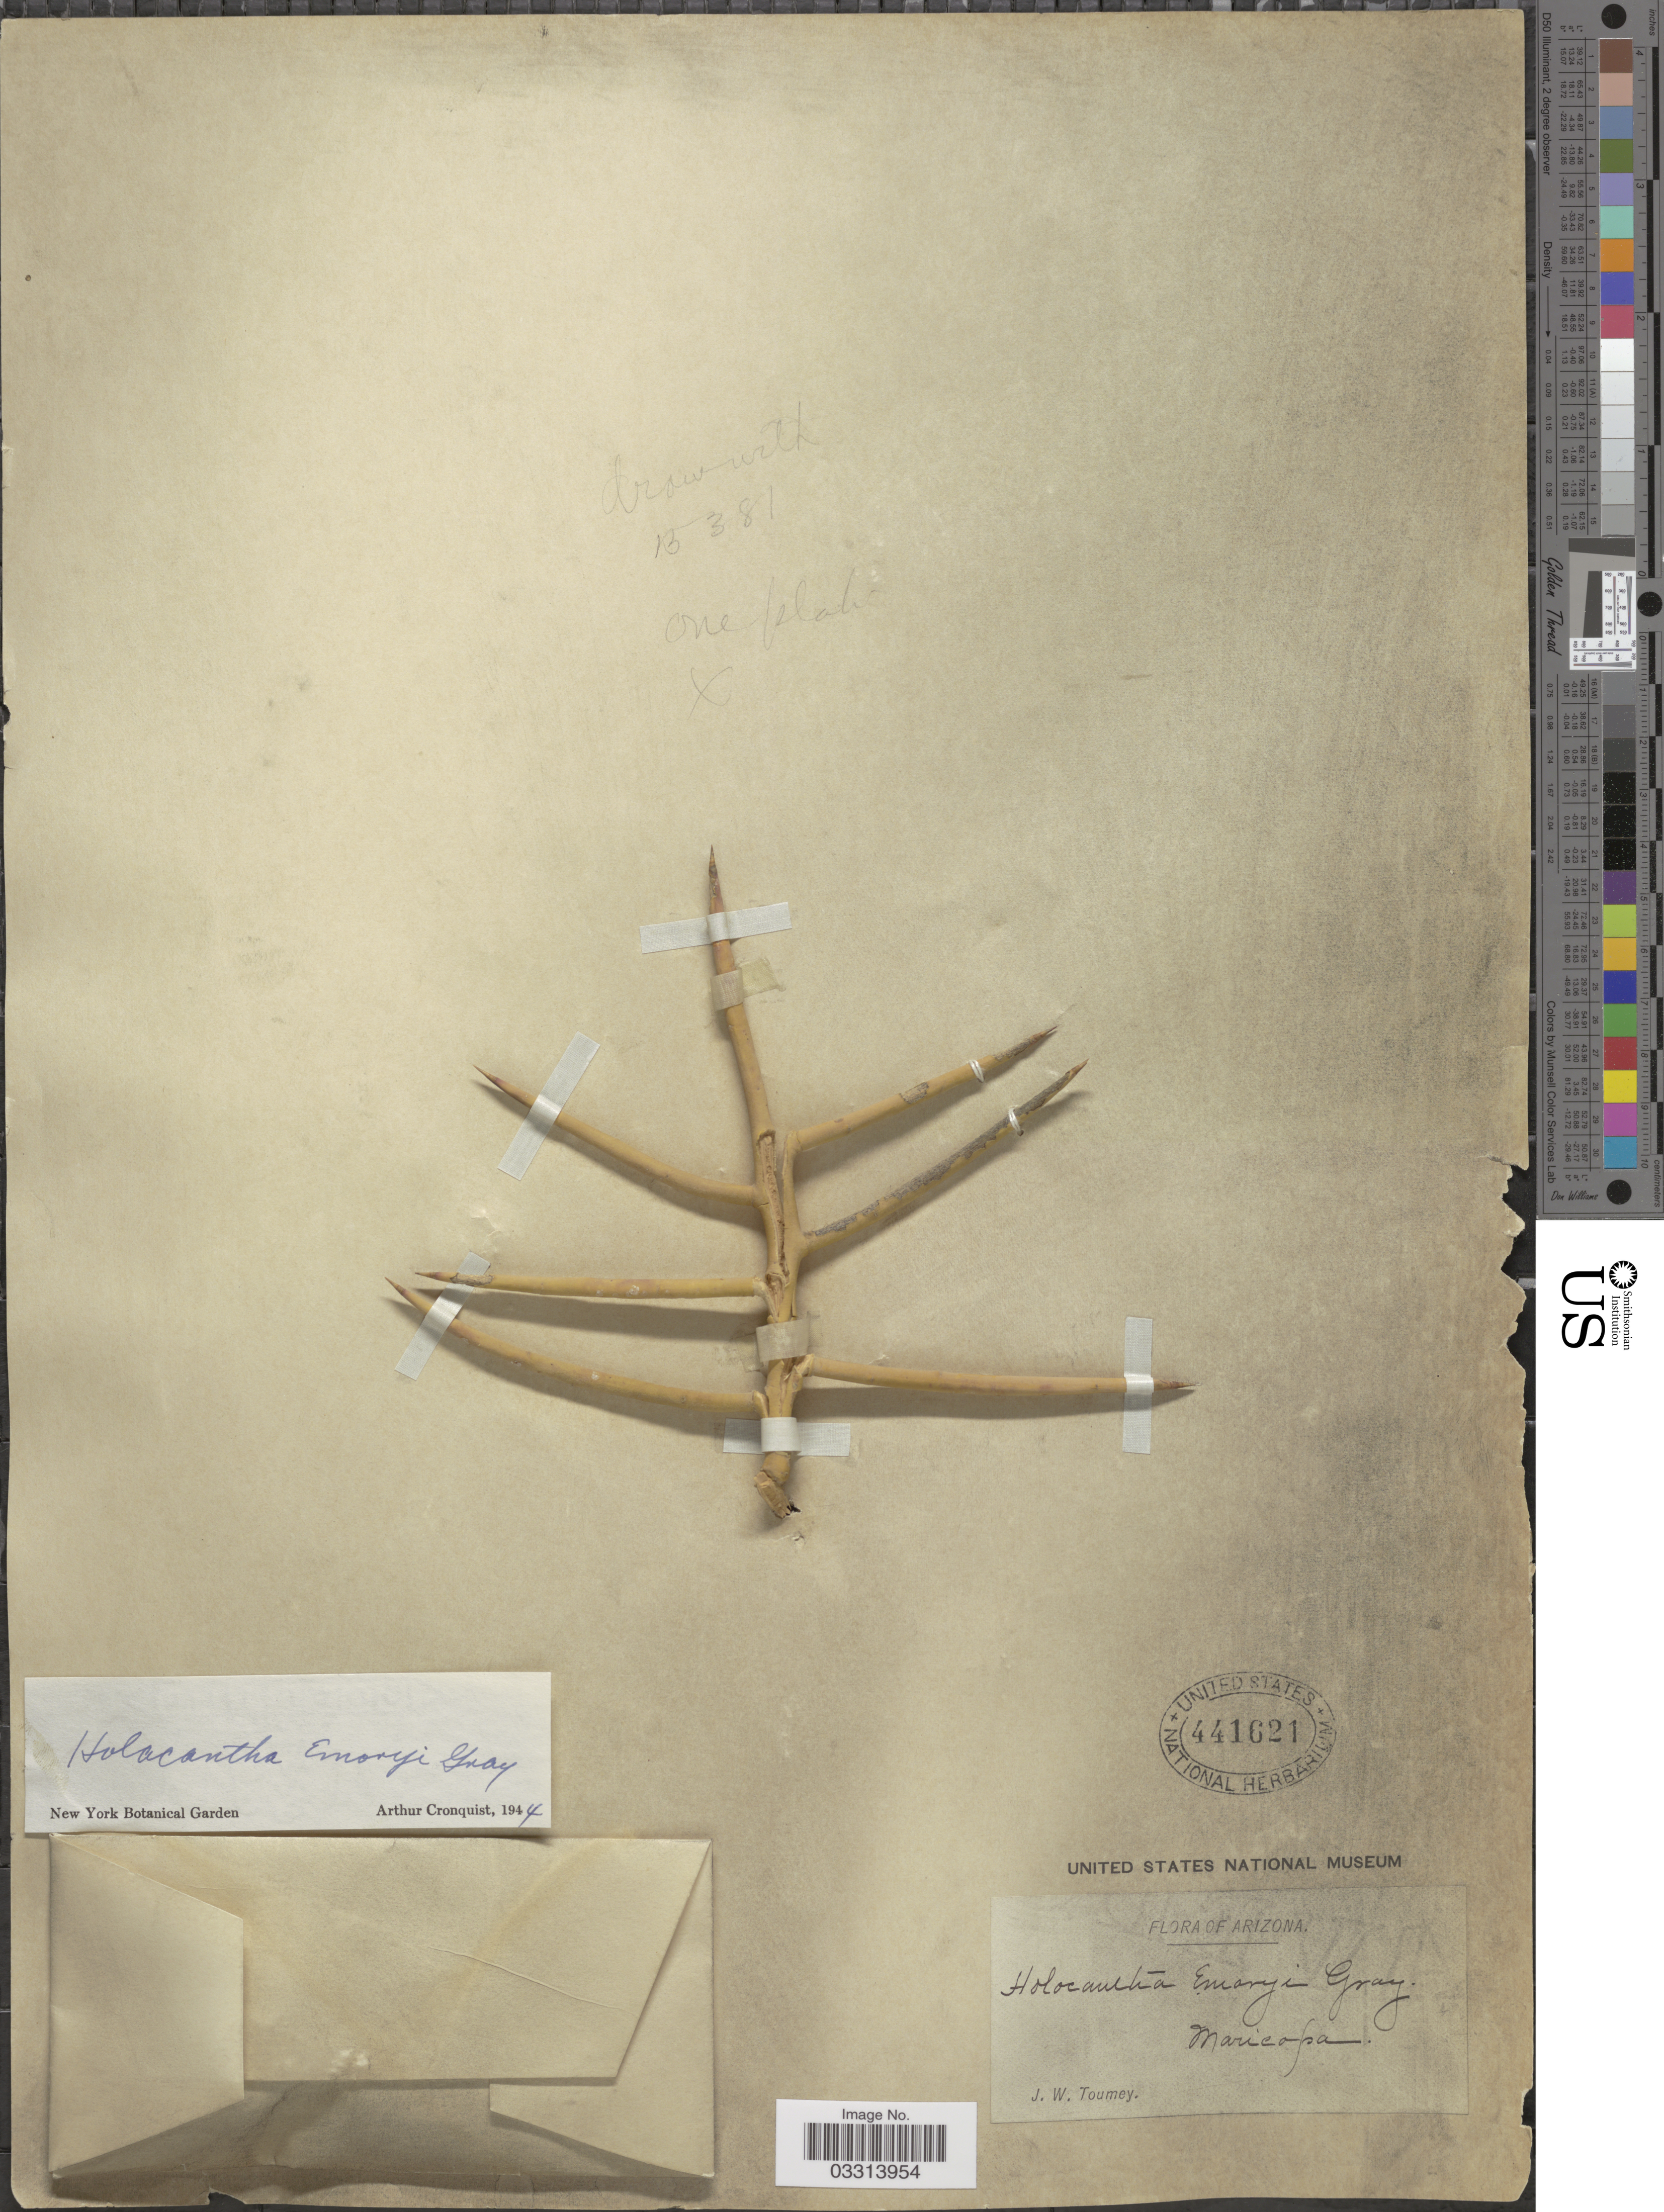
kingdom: Plantae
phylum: Tracheophyta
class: Magnoliopsida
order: Sapindales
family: Simaroubaceae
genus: Castela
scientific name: Castela emoryi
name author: (A. Gray) Moran & Felger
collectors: J. W. Toumey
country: United States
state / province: Arizona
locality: Maricopa.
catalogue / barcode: US 441621